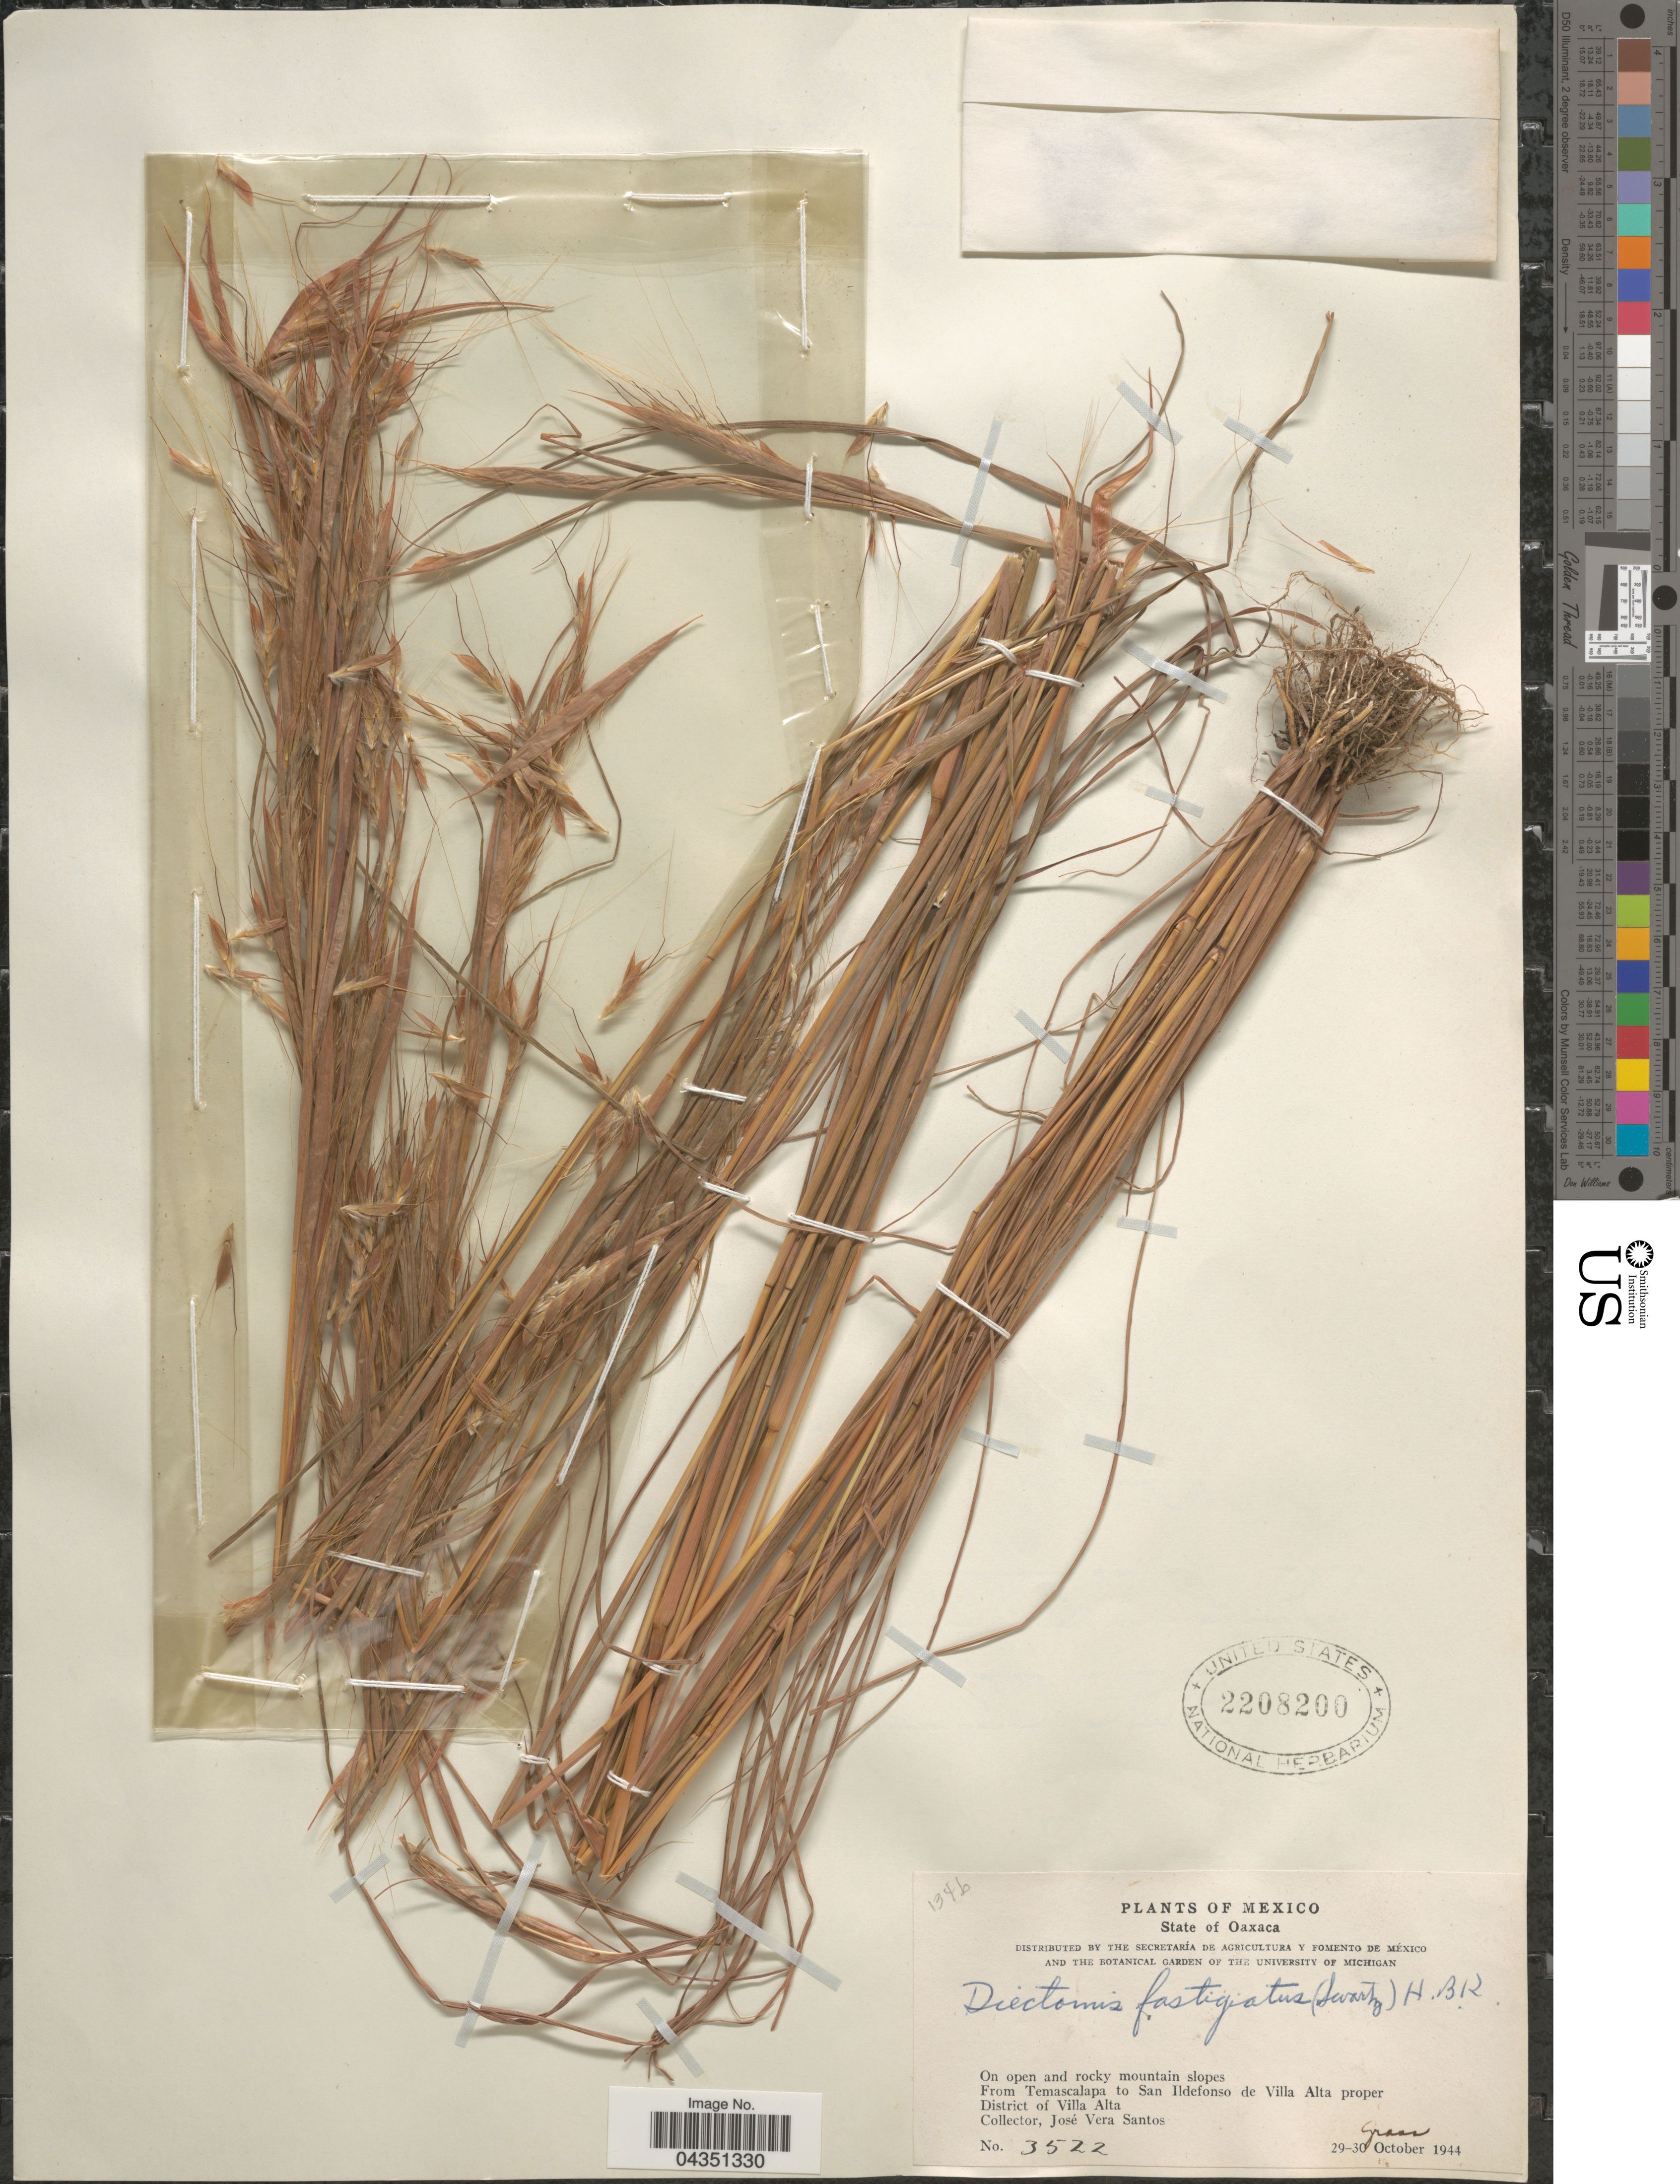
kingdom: Plantae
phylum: Tracheophyta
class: Liliopsida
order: Poales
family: Poaceae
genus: Diectomis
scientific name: Diectomis fastigiata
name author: (Sw.) P. Beauv.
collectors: J. V. Santos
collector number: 3522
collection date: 1944-10-29/1944-10-30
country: Mexico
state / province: Oaxaca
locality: On open and rocky mountain slopes. From Temascalapa to San Ildefonso de Villa Alta proper. District Villa Alta.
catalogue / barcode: US 2208200